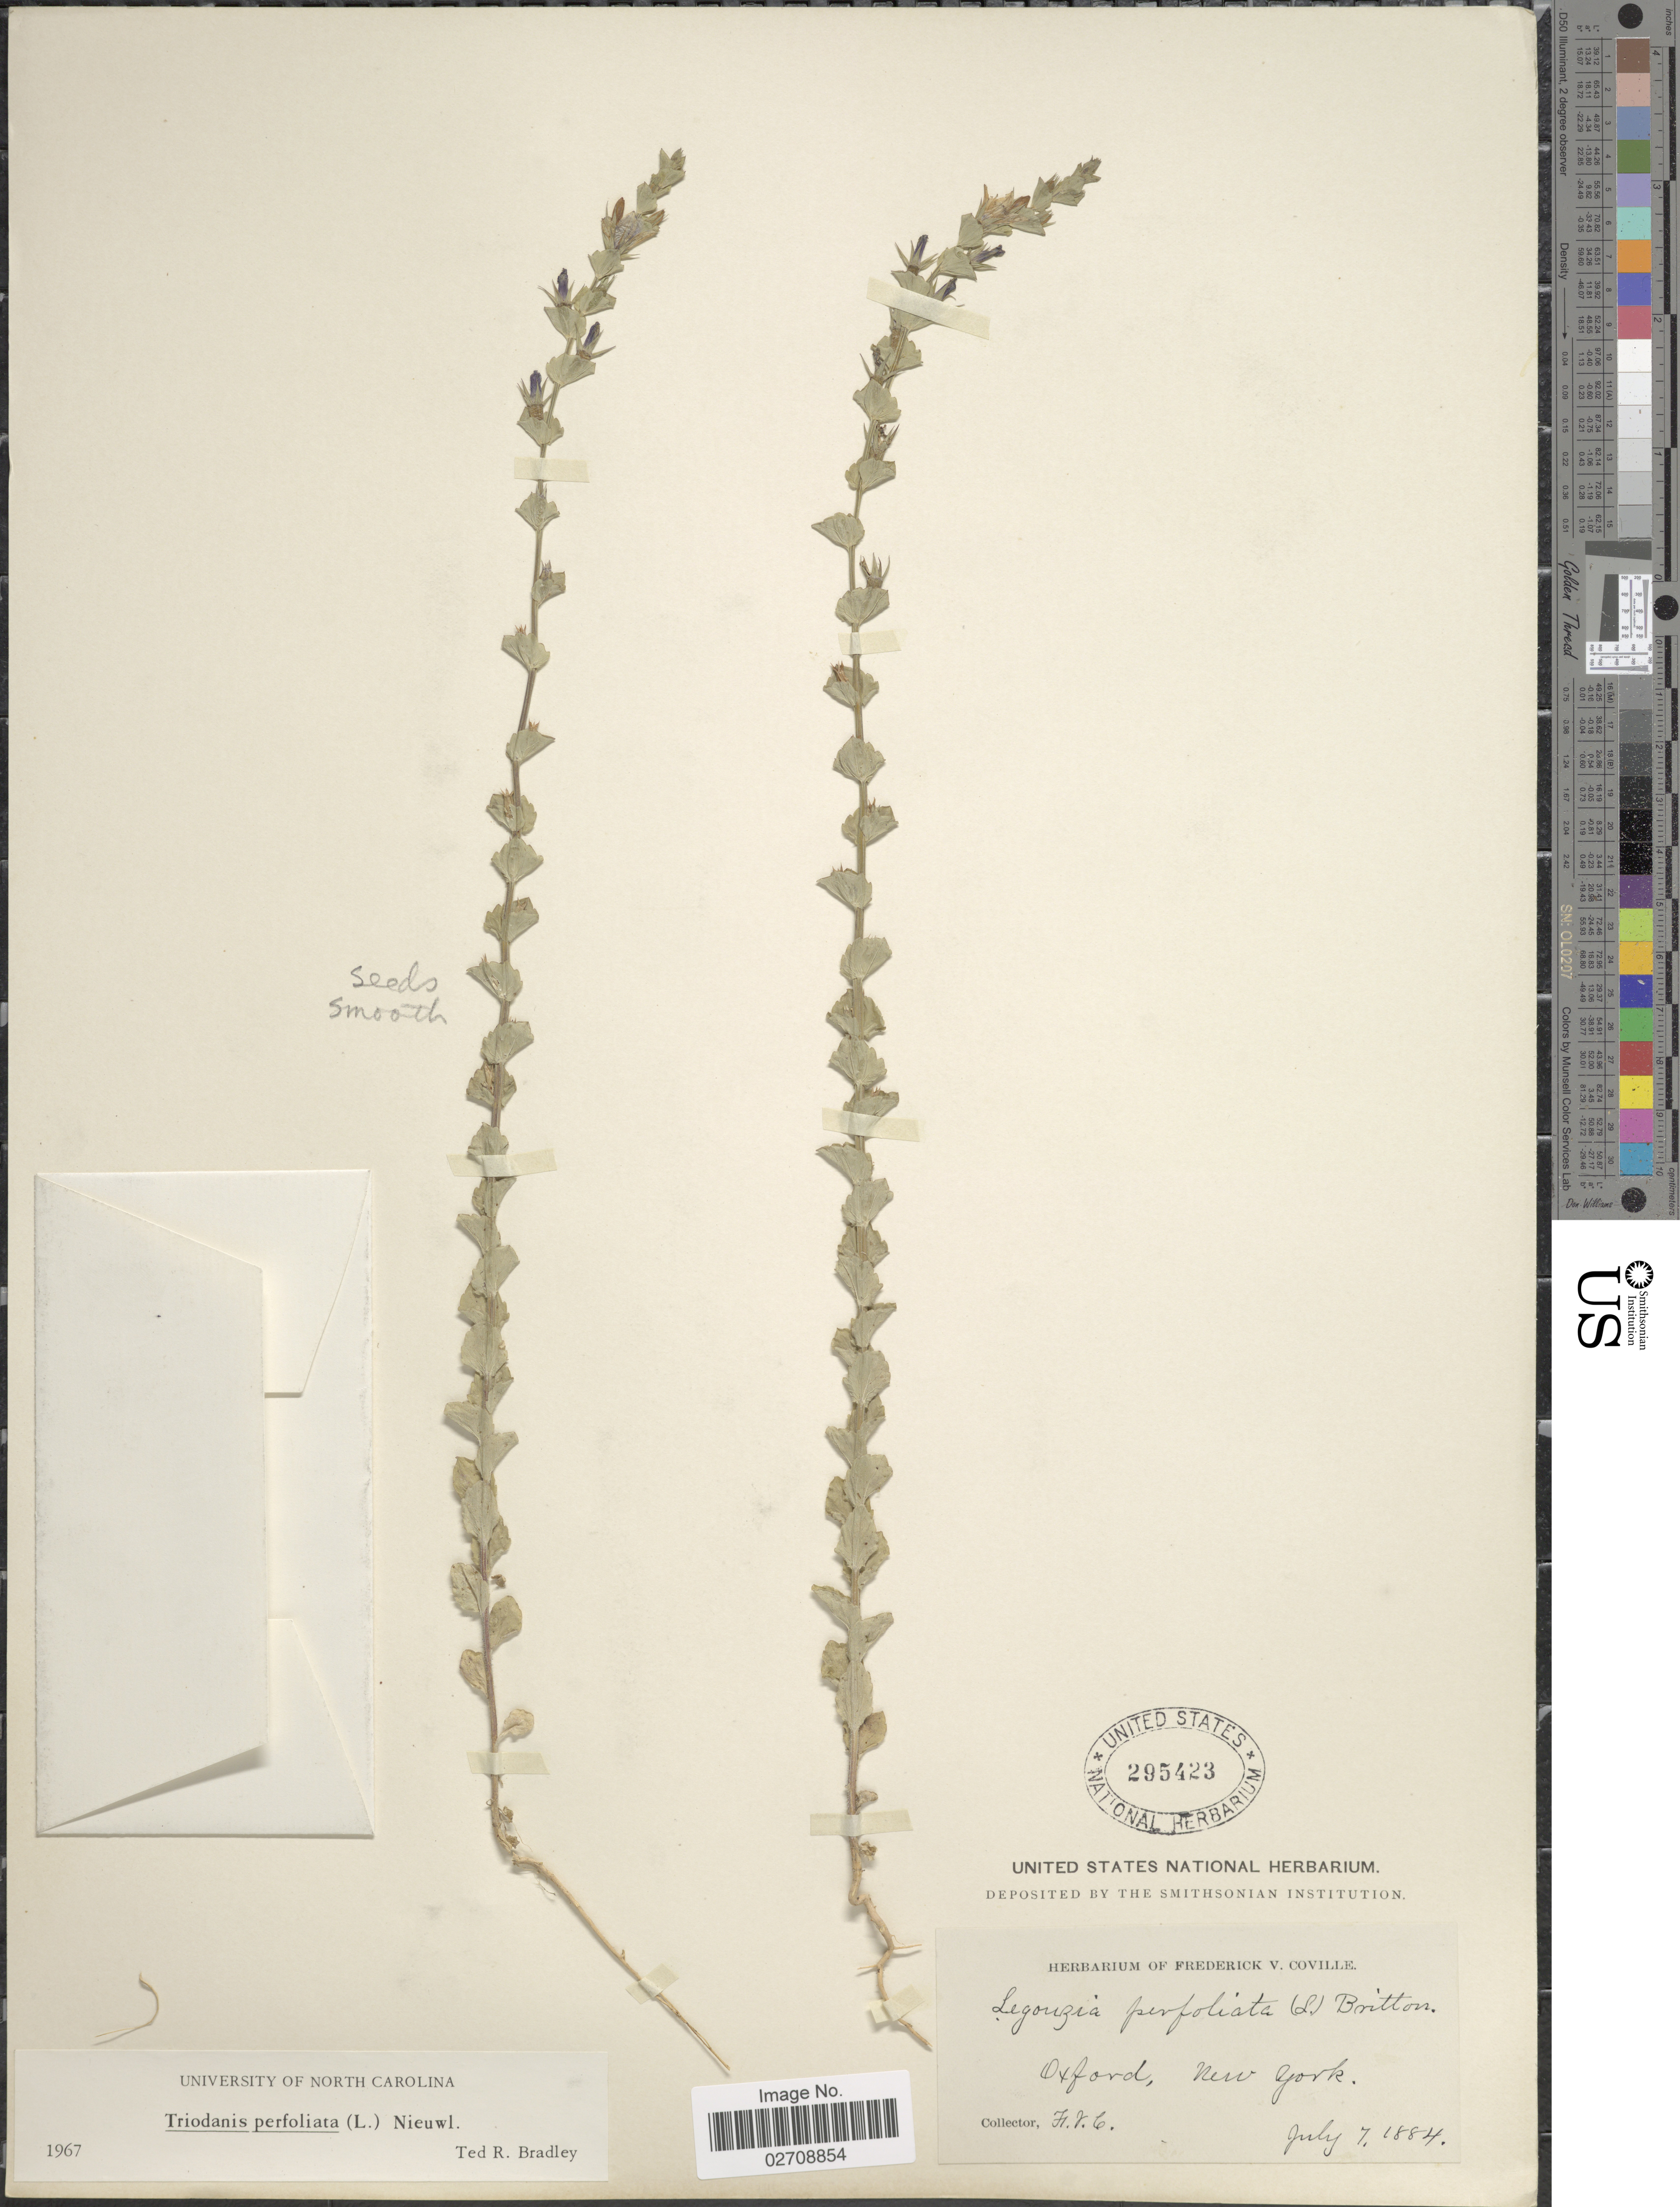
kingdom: Plantae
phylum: Tracheophyta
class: Magnoliopsida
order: Asterales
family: Campanulaceae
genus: Triodanis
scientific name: Triodanis perfoliata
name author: (L.) Nieuwl.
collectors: F. V. Coville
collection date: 1884-07-07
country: United States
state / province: New York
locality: Oxford, New York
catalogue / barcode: US 295423